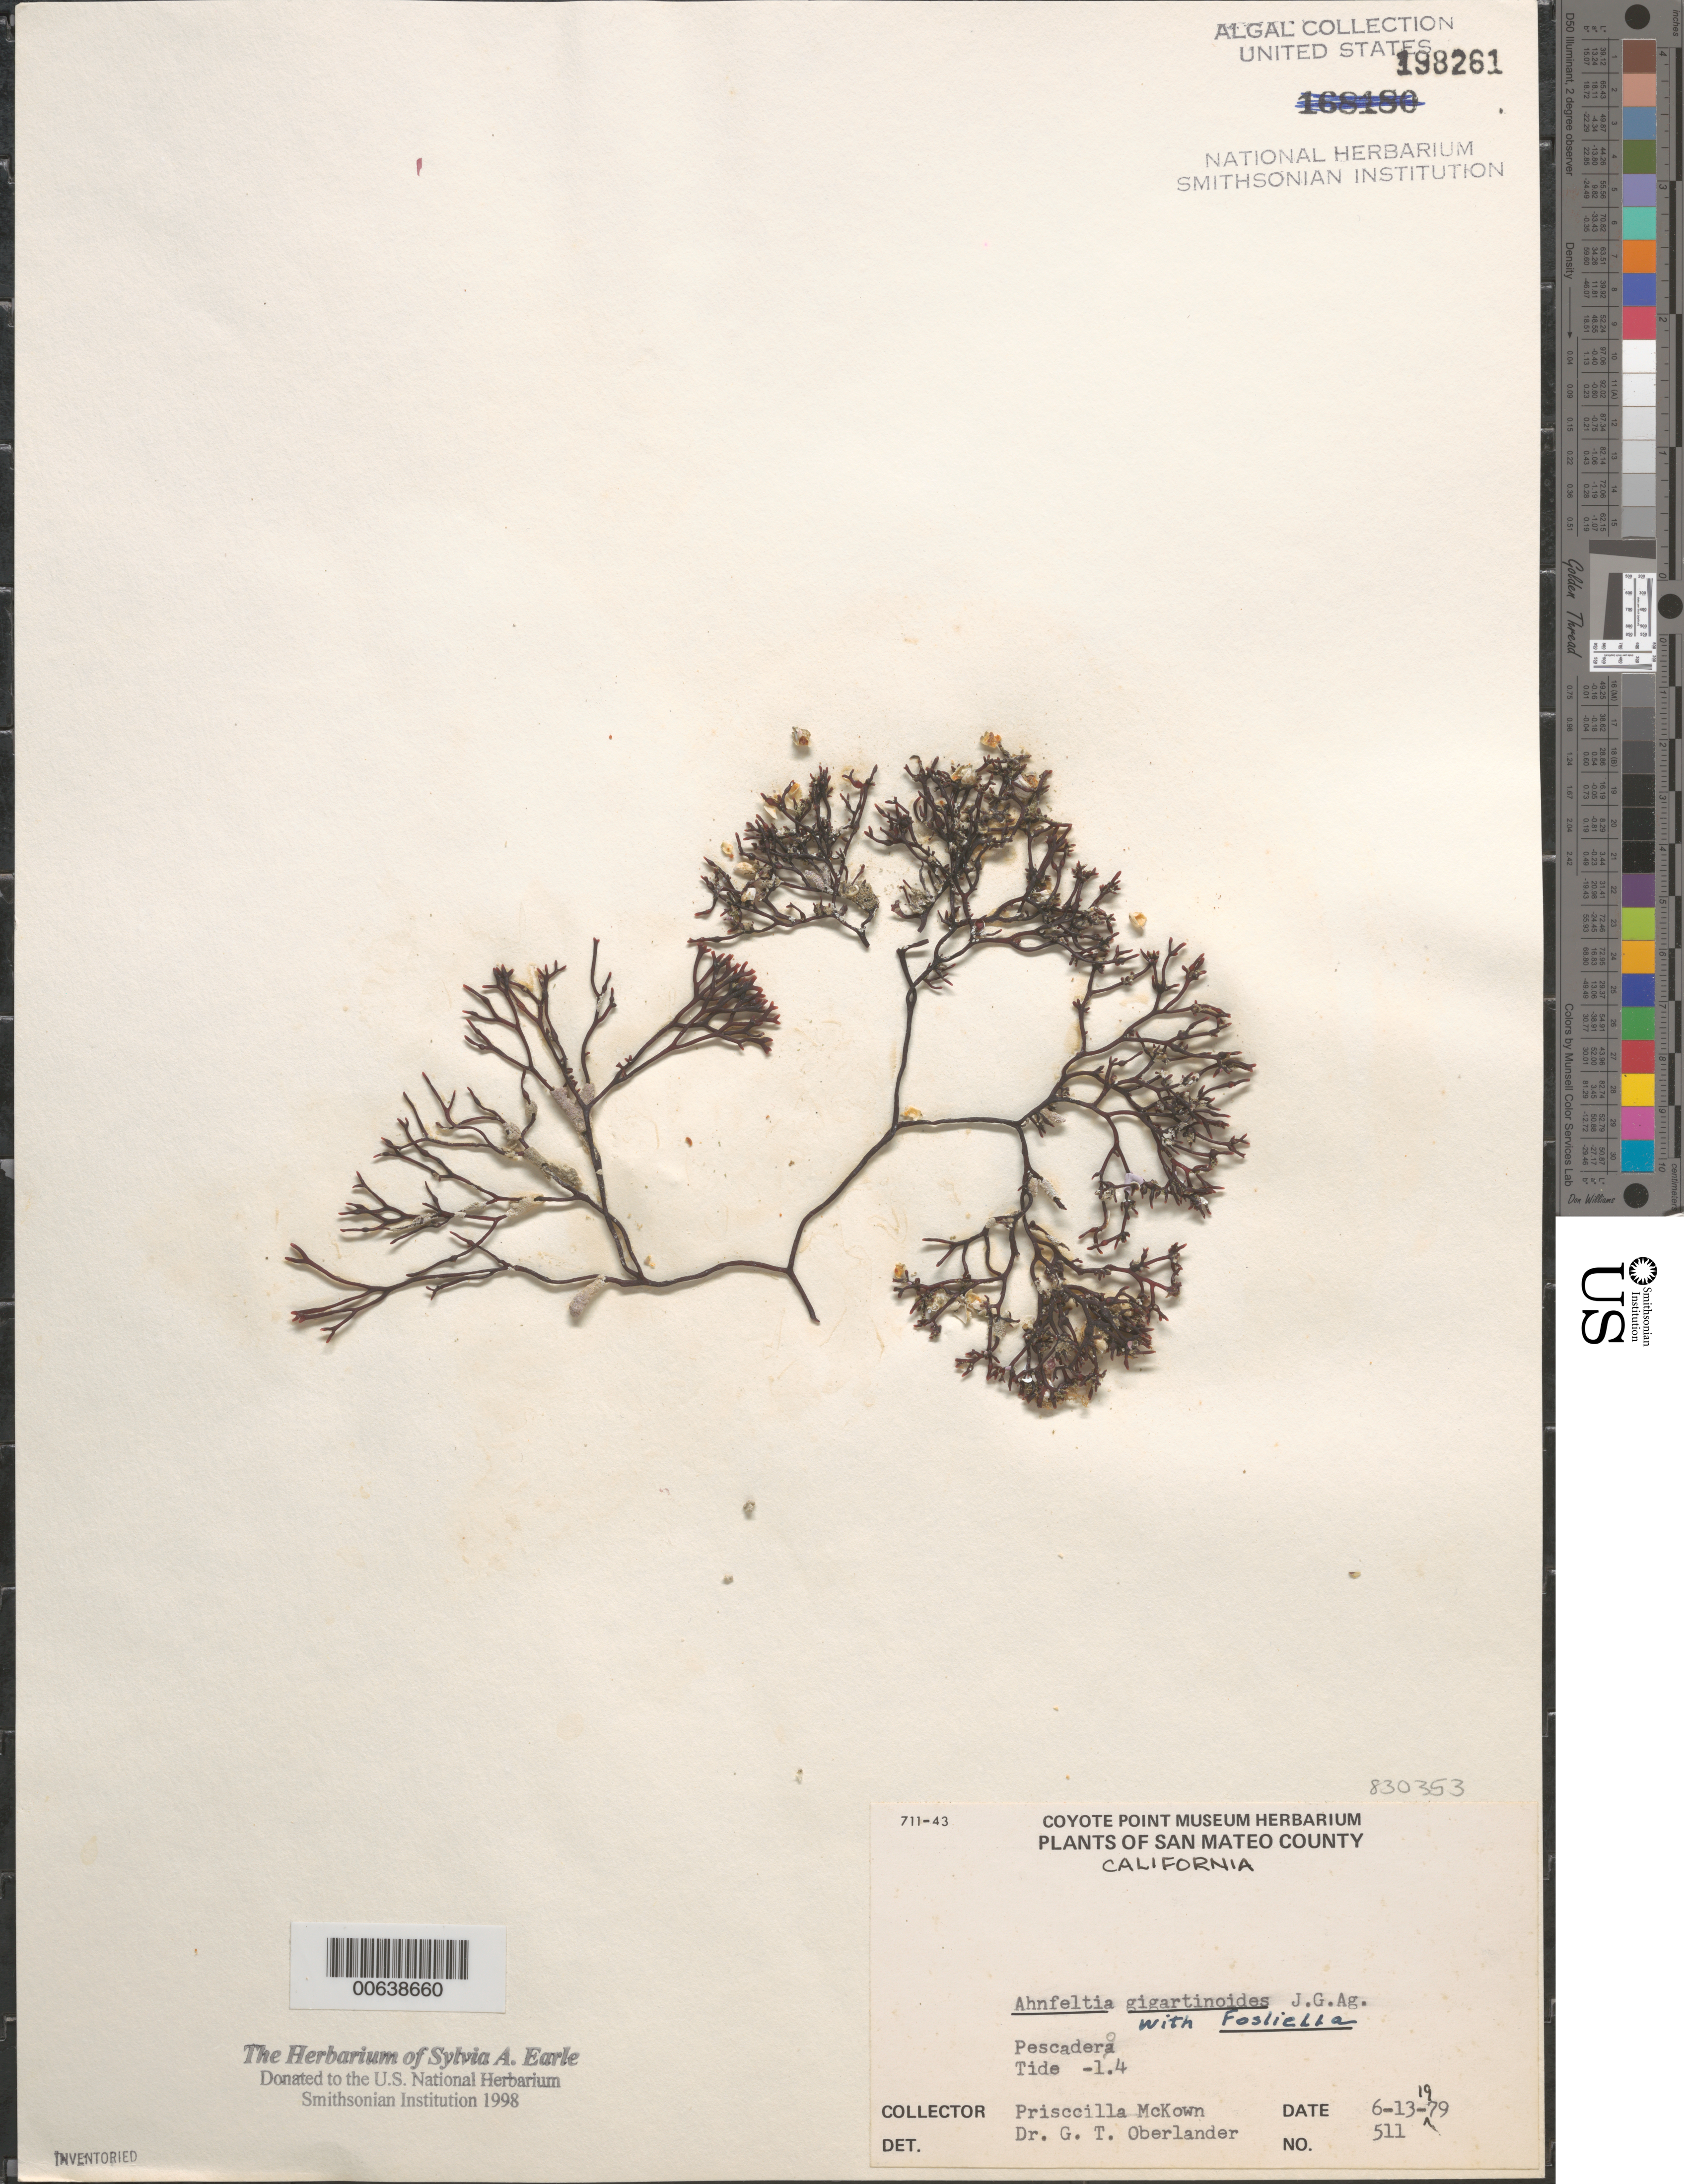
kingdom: Plantae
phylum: Rhodophyta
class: Florideophyceae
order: Ahnfeltiales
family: Ahnfeltiaceae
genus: Ahnfeltia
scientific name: Ahnfeltia gigartinoides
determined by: Oberlander, G. T.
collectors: P. McKown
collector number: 511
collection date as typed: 13 Jun 1979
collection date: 1979-06-13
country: United States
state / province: California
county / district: San Mateo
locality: Pescadero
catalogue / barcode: US 198261